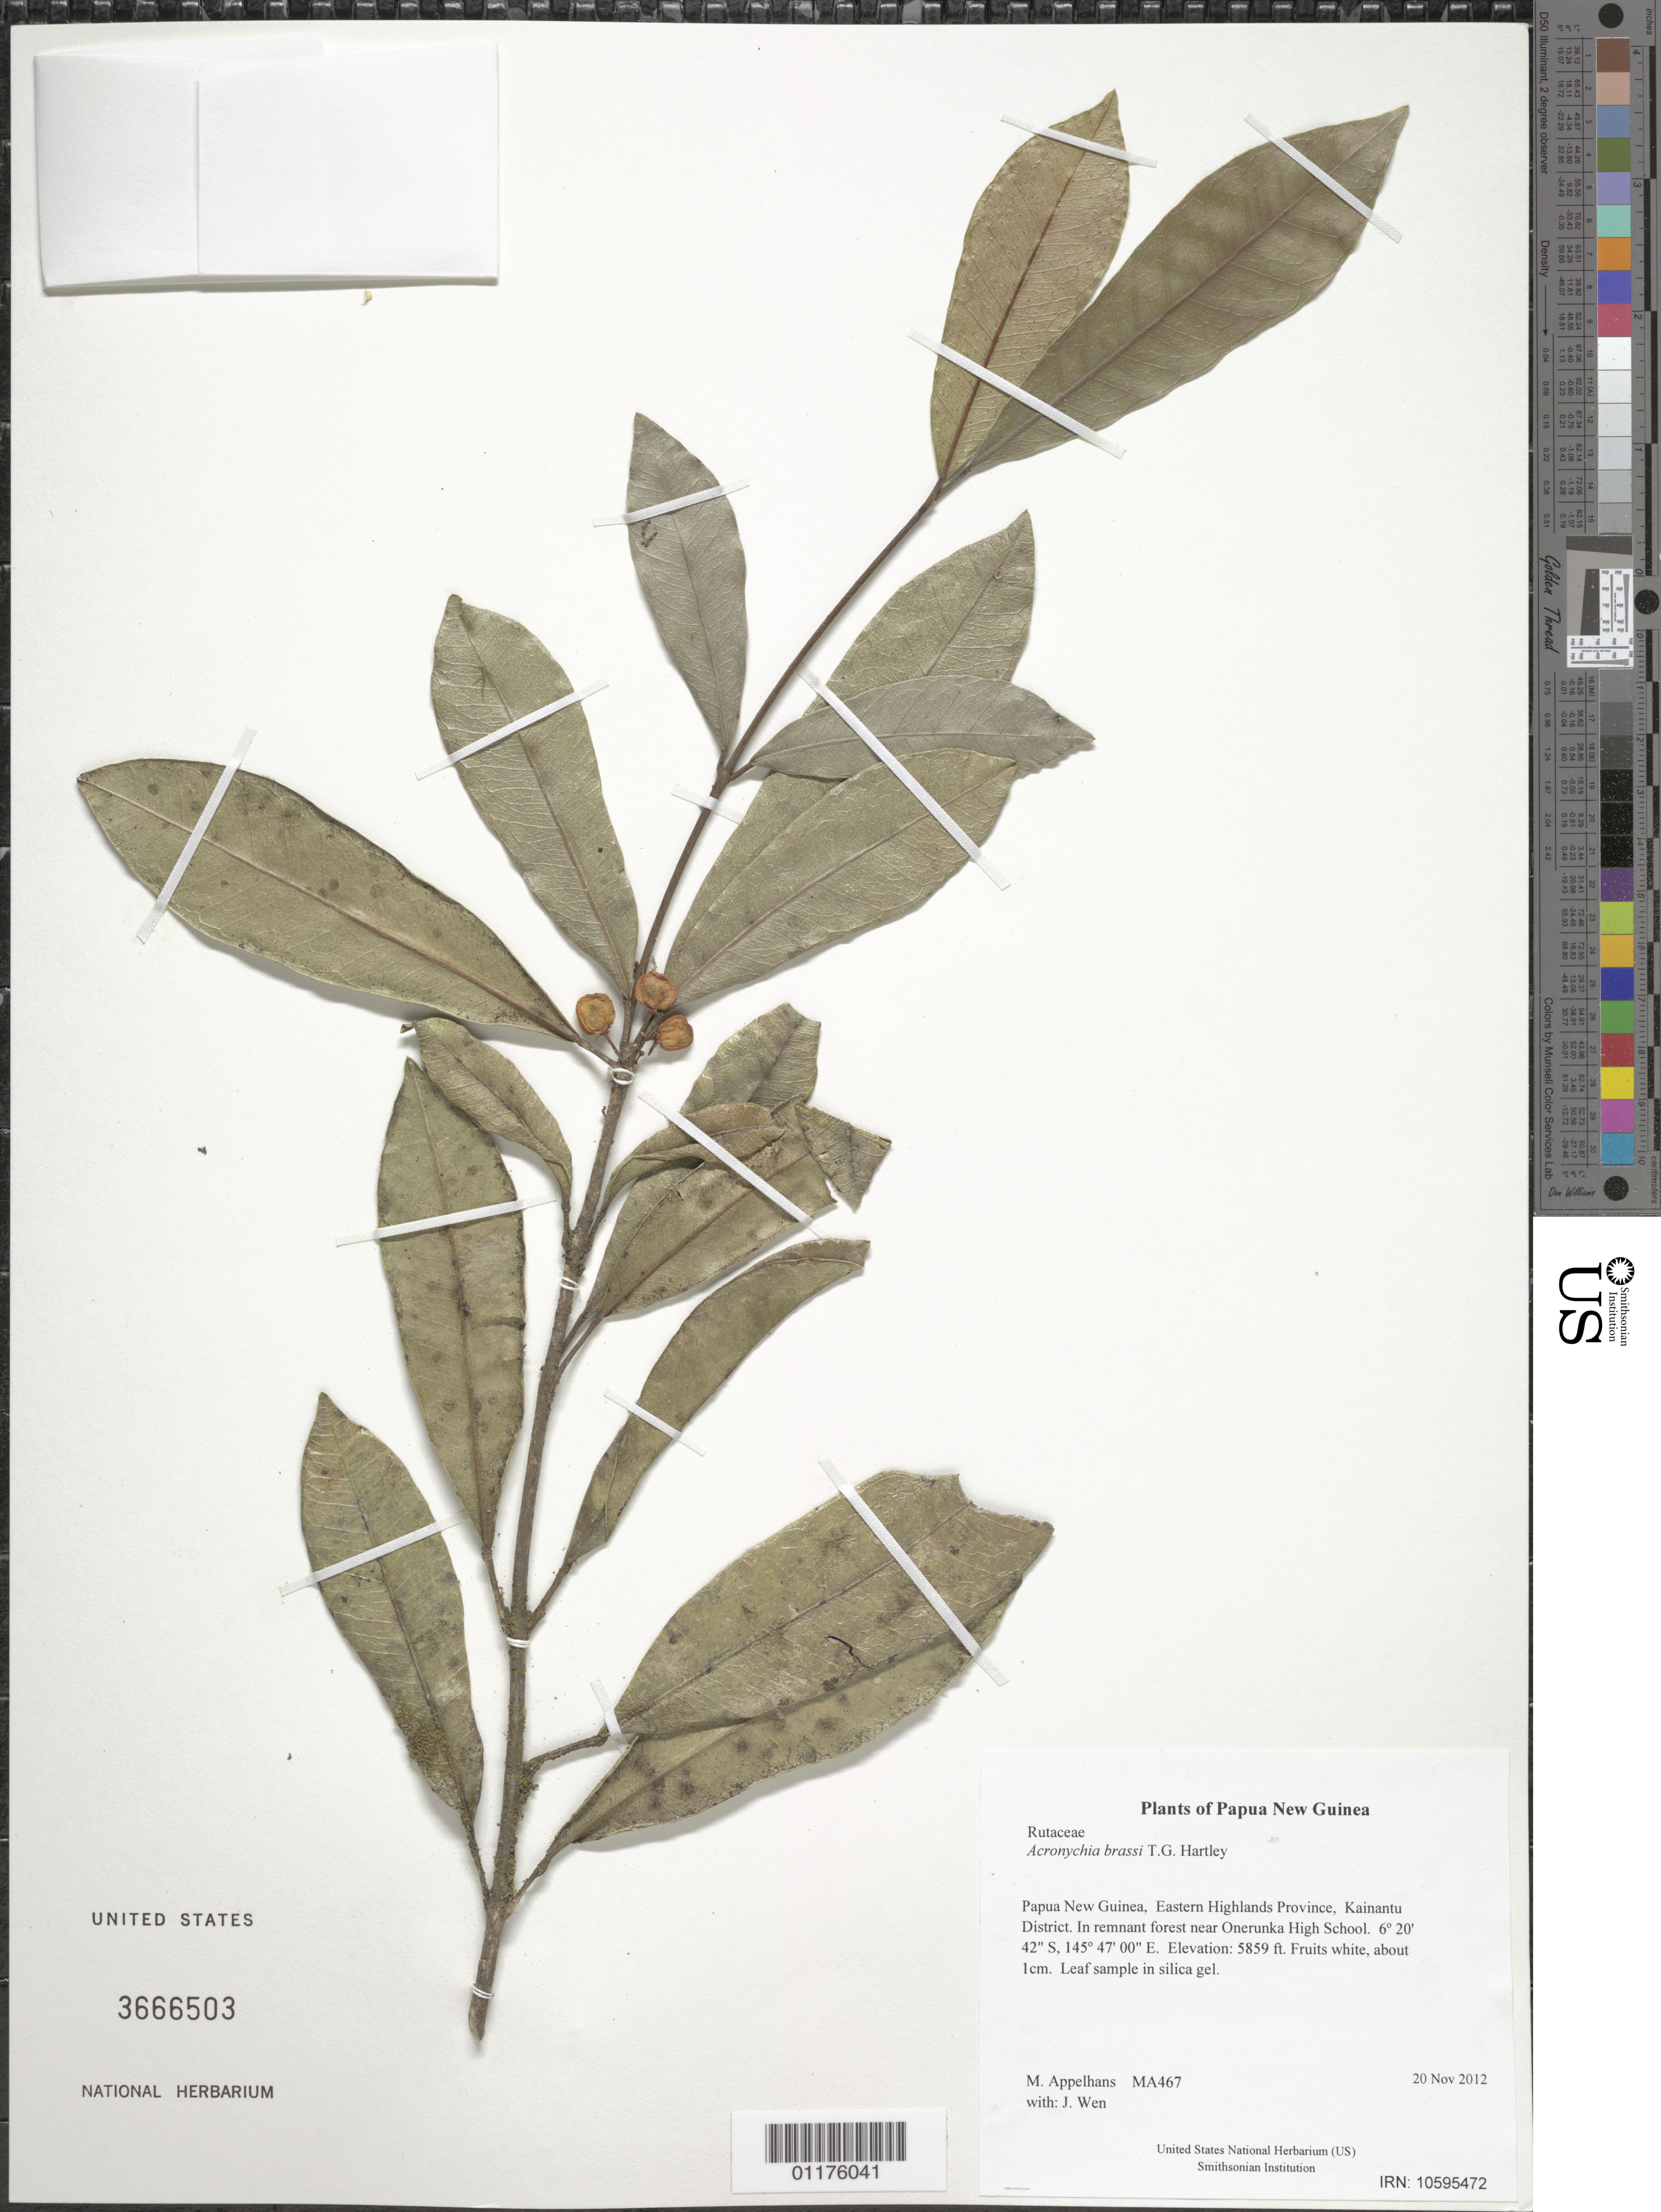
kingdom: Plantae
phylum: Tracheophyta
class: Magnoliopsida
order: Sapindales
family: Rutaceae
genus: Acronychia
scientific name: Acronychia brassi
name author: T.G. Hartley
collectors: M. Appelhans & J. Wen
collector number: MA467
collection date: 2012-11-20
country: Papua New Guinea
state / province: Eastern Highlands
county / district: Kainantu District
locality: In remnant forest near Onerunka High School.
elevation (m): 1786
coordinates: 06 20.707 S, 145 47.004 E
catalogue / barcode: US 3666503